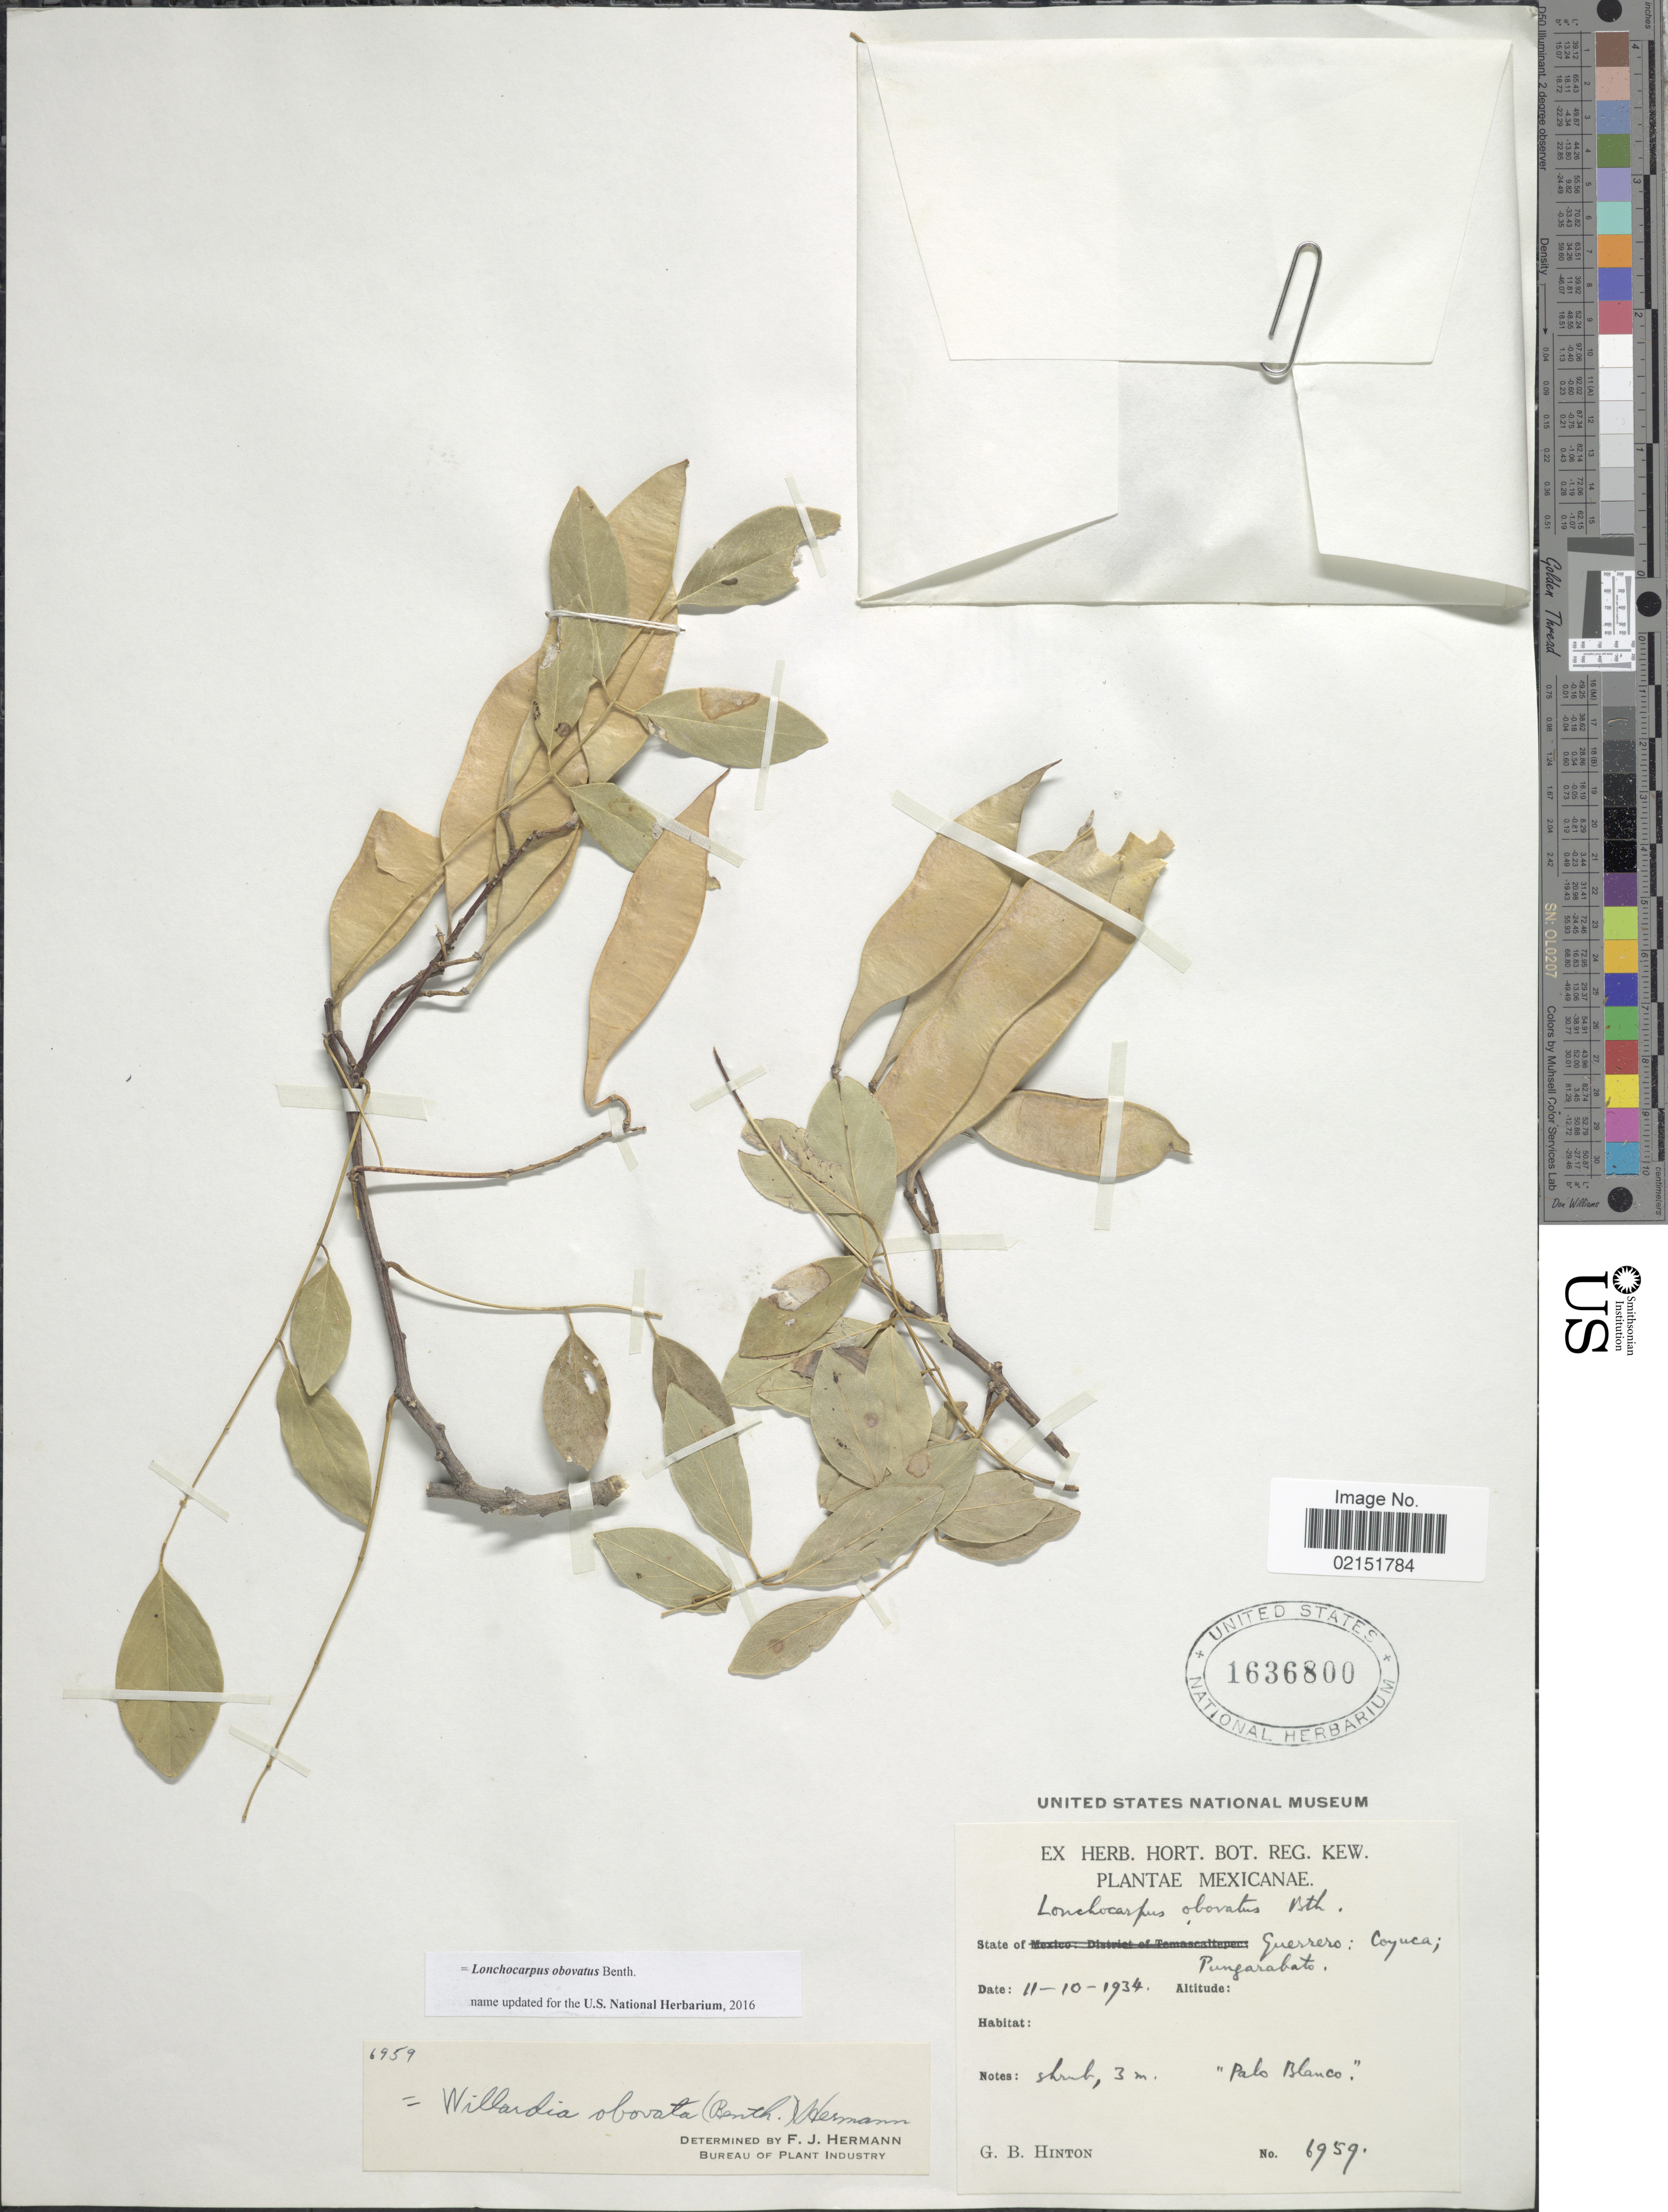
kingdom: Plantae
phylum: Tracheophyta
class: Magnoliopsida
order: Fabales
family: Fabaceae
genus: Lonchocarpus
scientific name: Lonchocarpus obovatus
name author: Benth.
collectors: G. B. Hinton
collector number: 6959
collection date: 1934-10-11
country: Mexico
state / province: Guerrero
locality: Coyuca, Pungarabato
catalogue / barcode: US 1636800